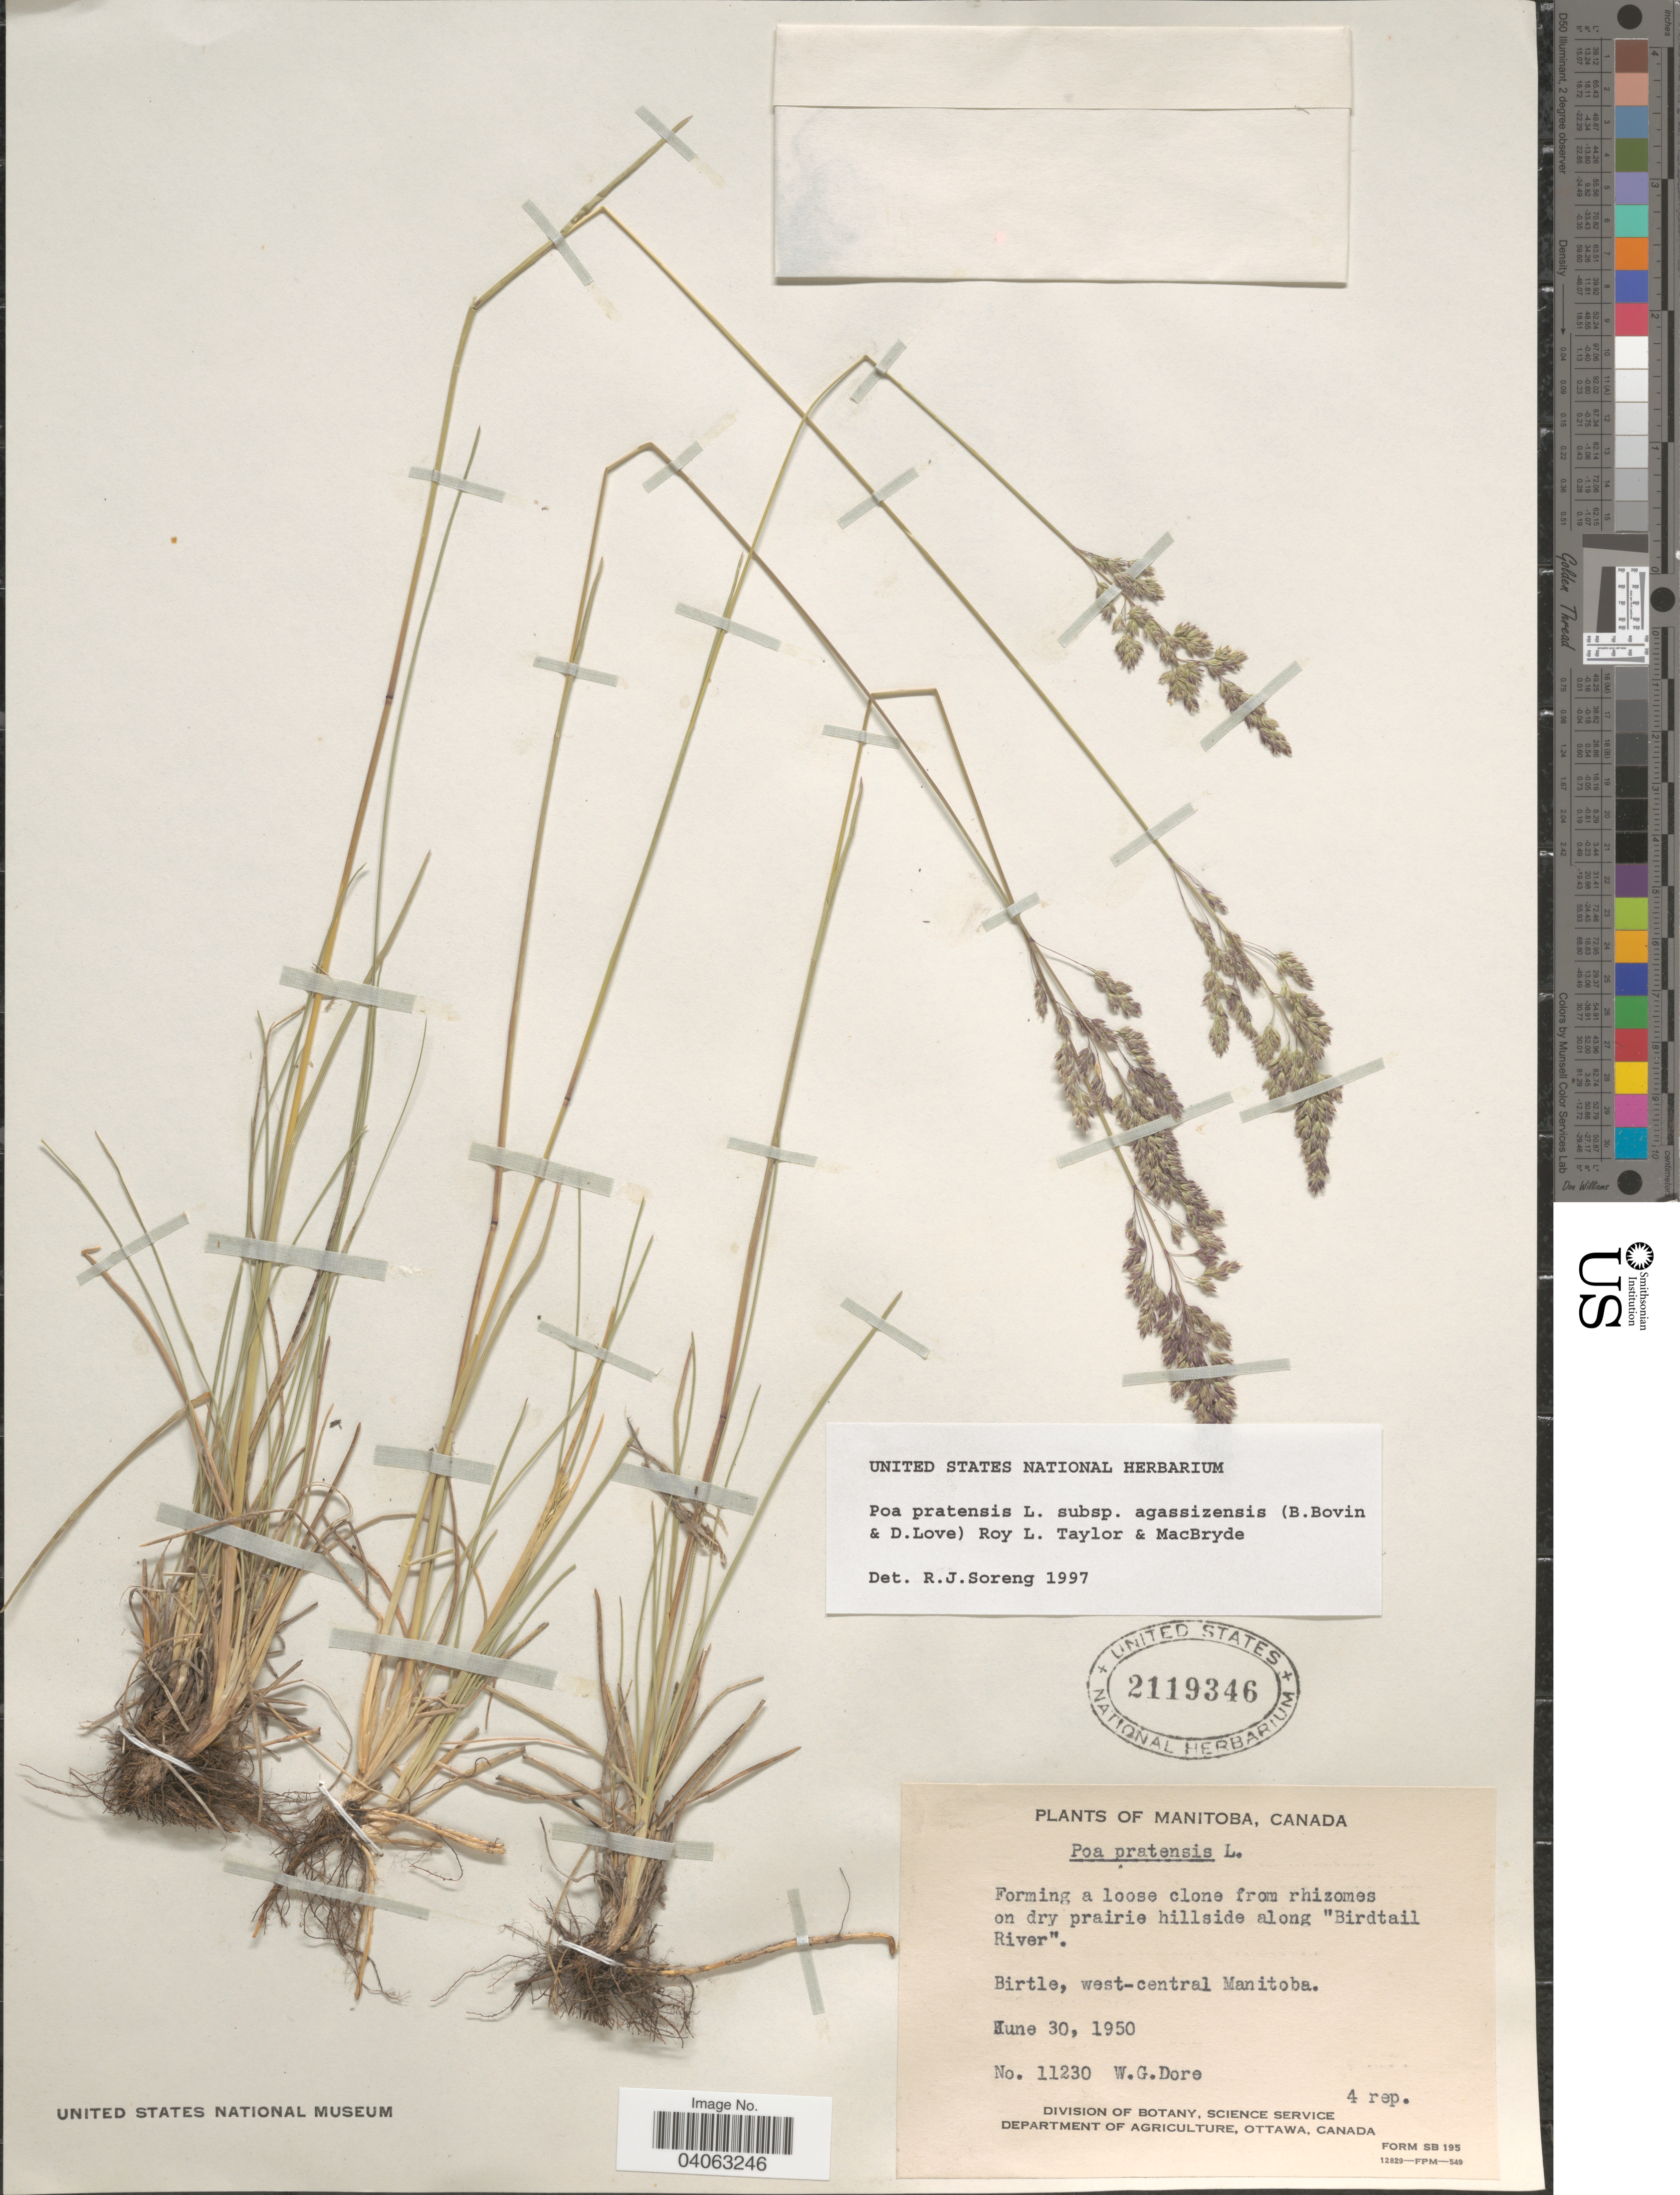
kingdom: Plantae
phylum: Tracheophyta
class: Liliopsida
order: Poales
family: Poaceae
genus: Poa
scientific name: Poa pratensis subsp. agassizensis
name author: (B. Boivin & D. Löve) Roy L. Taylor & MacBryde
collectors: W. Dore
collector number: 11230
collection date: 1950-06-30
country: Canada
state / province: Manitoba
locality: Along "Birdtail River". Birtle, west-central Manitoba.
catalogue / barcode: US 2119346